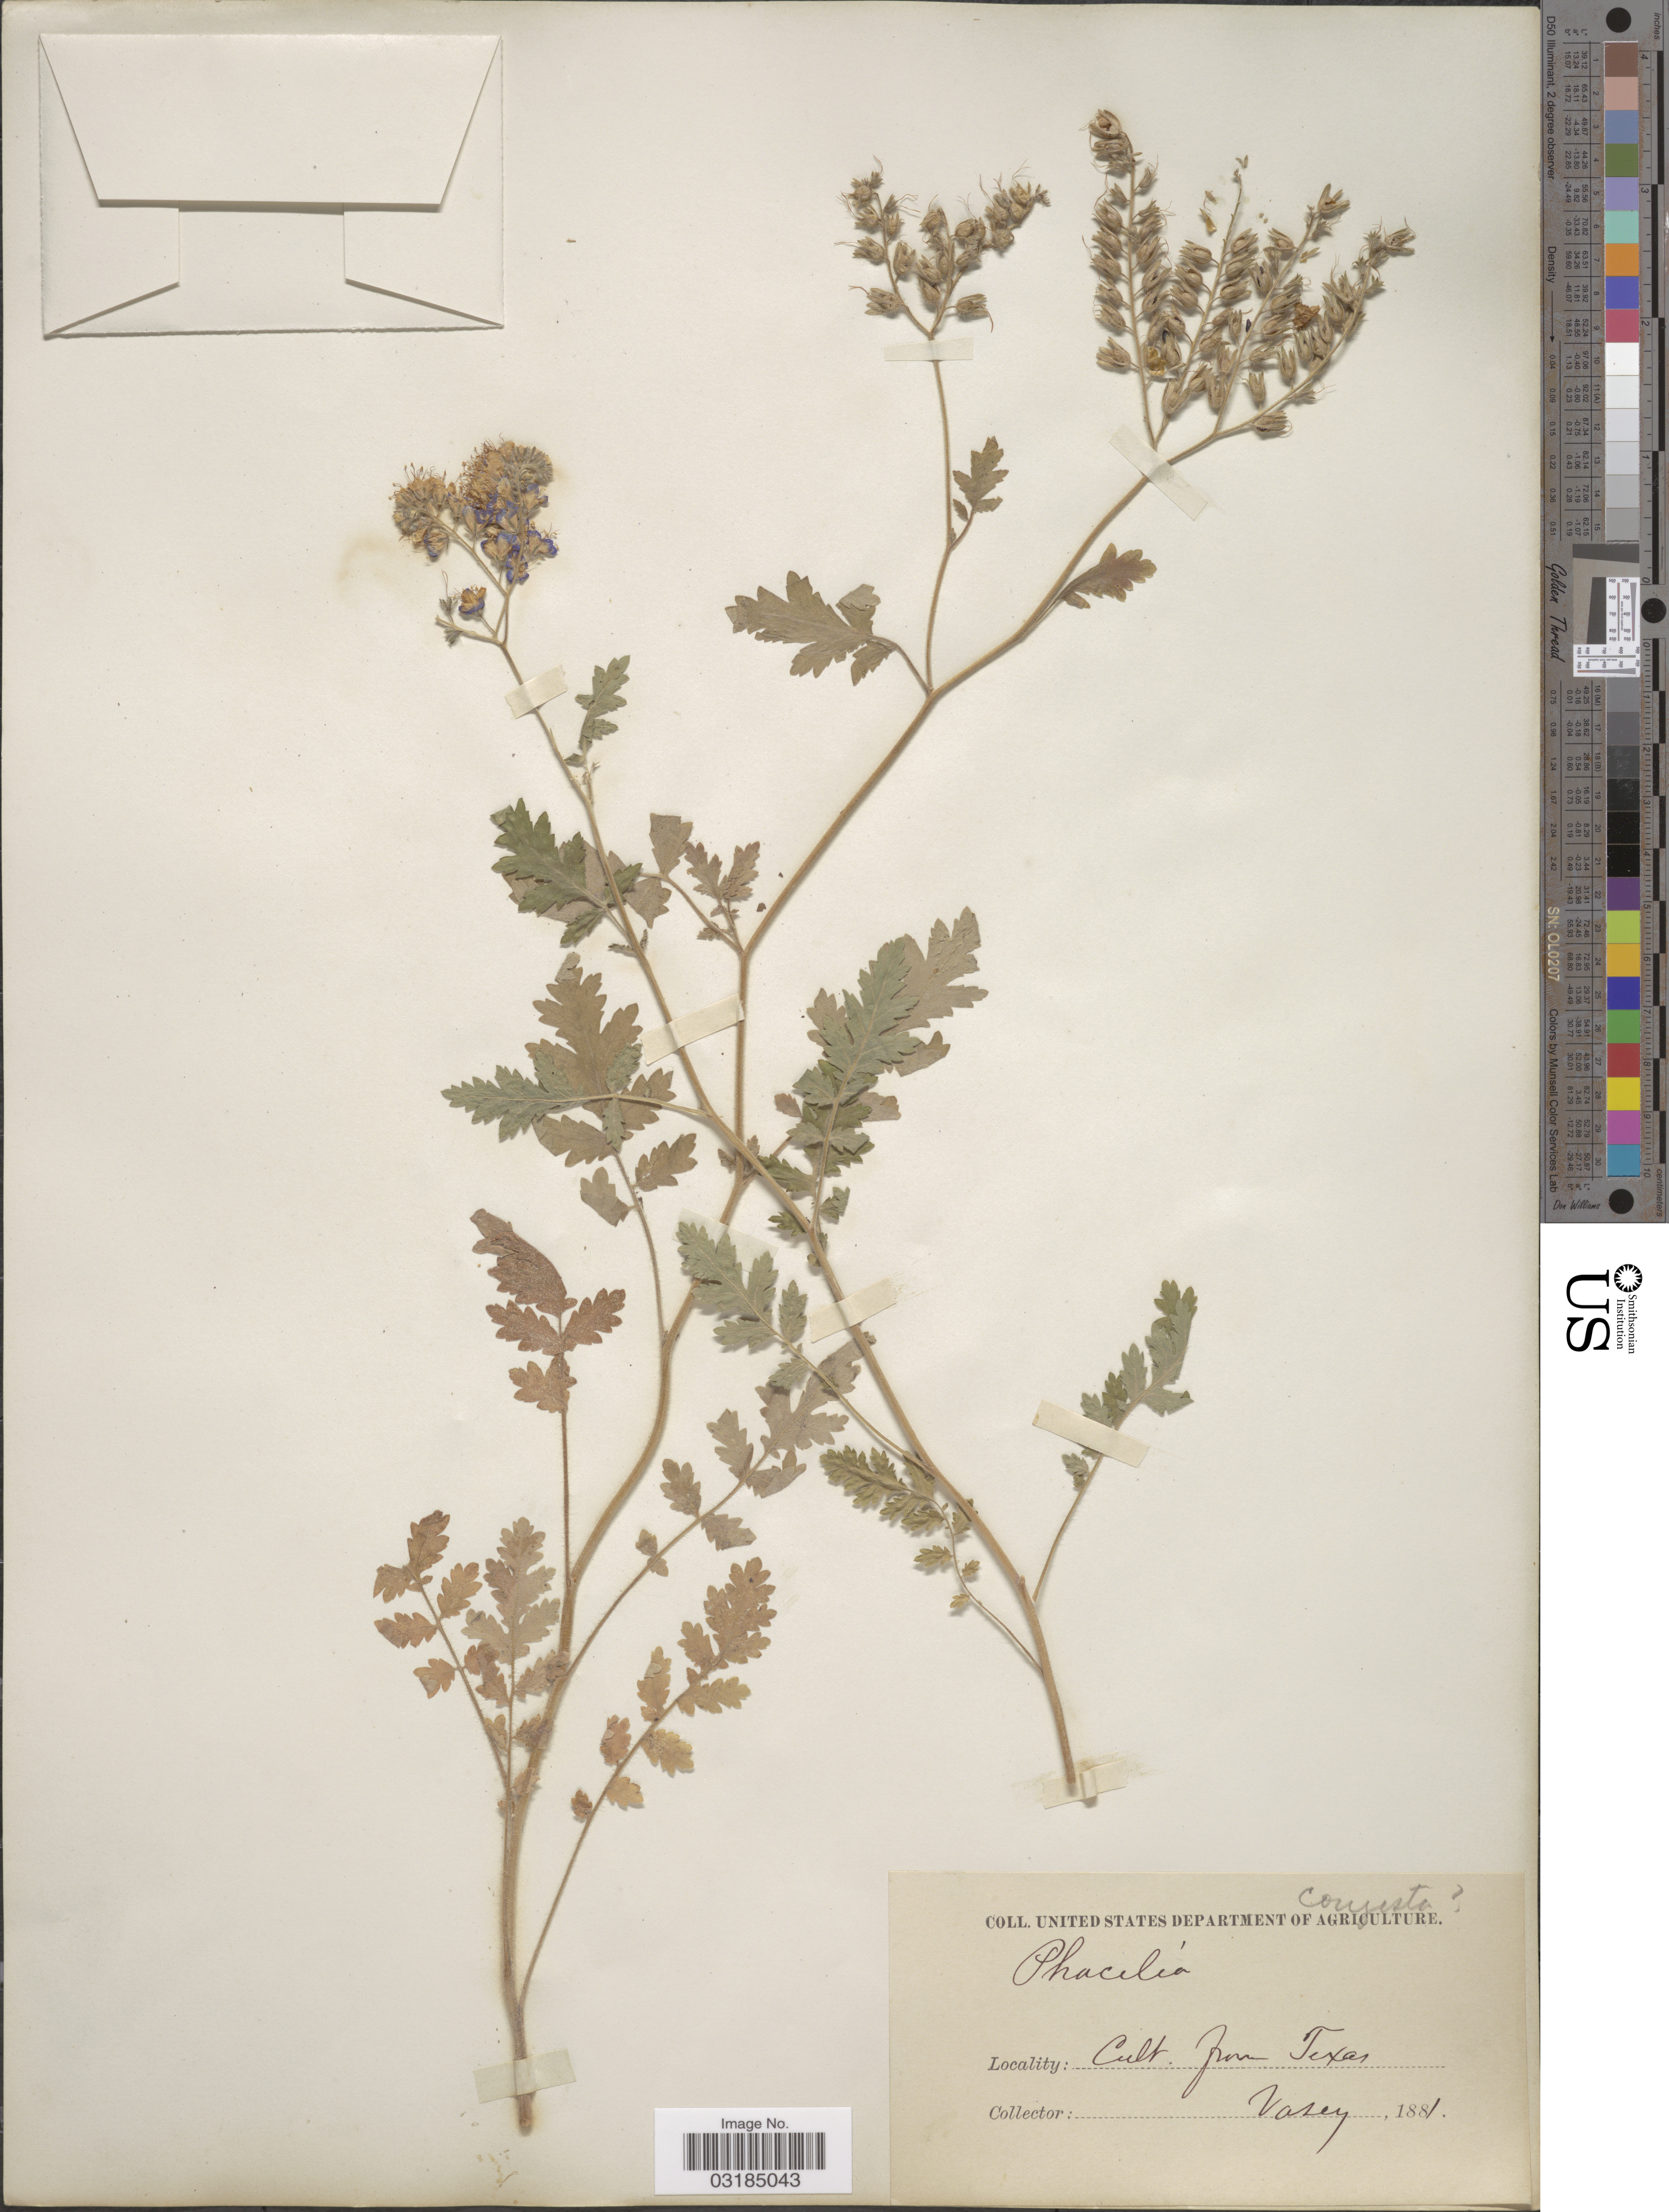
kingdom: Plantae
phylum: Tracheophyta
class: Magnoliopsida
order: Boraginales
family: Hydrophyllaceae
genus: Phacelia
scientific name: Phacelia congesta var. rupestris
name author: (S.W. Greene) J.F. Macbr.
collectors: Vasey, --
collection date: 1881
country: United States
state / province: Texas